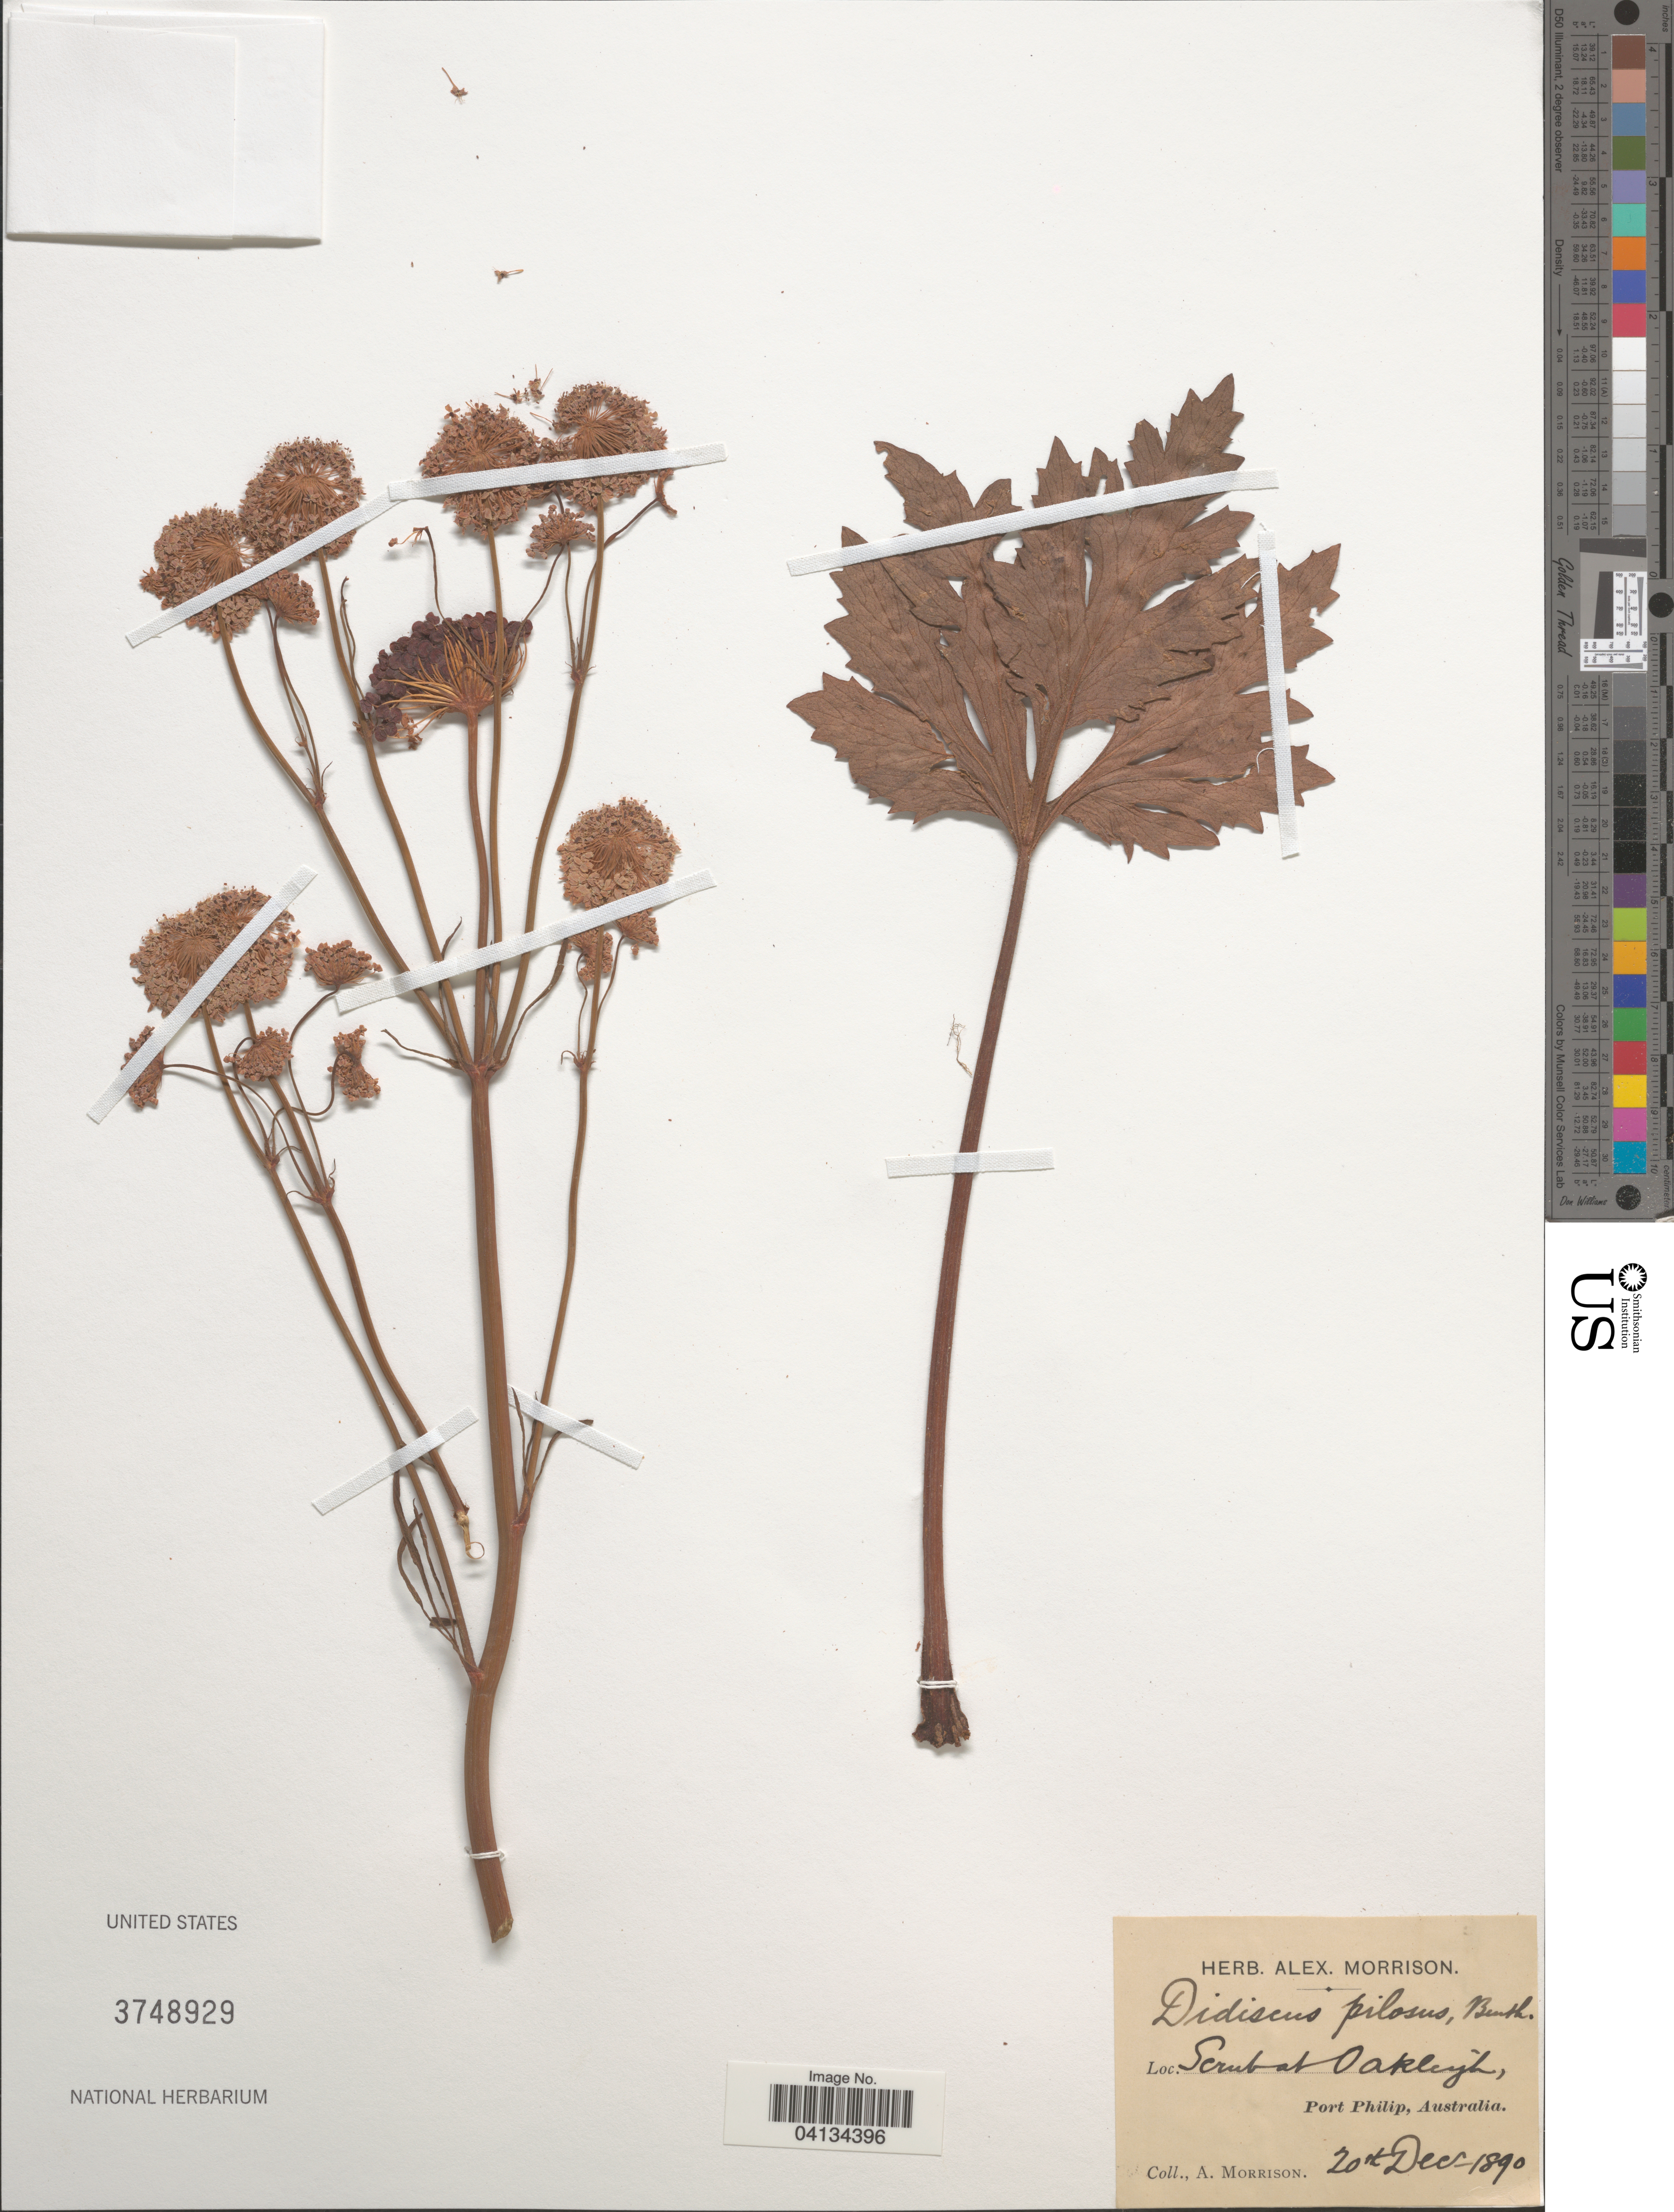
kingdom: Plantae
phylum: Tracheophyta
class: Magnoliopsida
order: Apiales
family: Araliaceae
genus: Didiscus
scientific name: Didiscus pilosus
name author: Benth.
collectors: A. Morrison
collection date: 1890-12-20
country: Australia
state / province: Victoria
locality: Scrub at Oakleigh, Port Philip.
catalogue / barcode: US 3748929